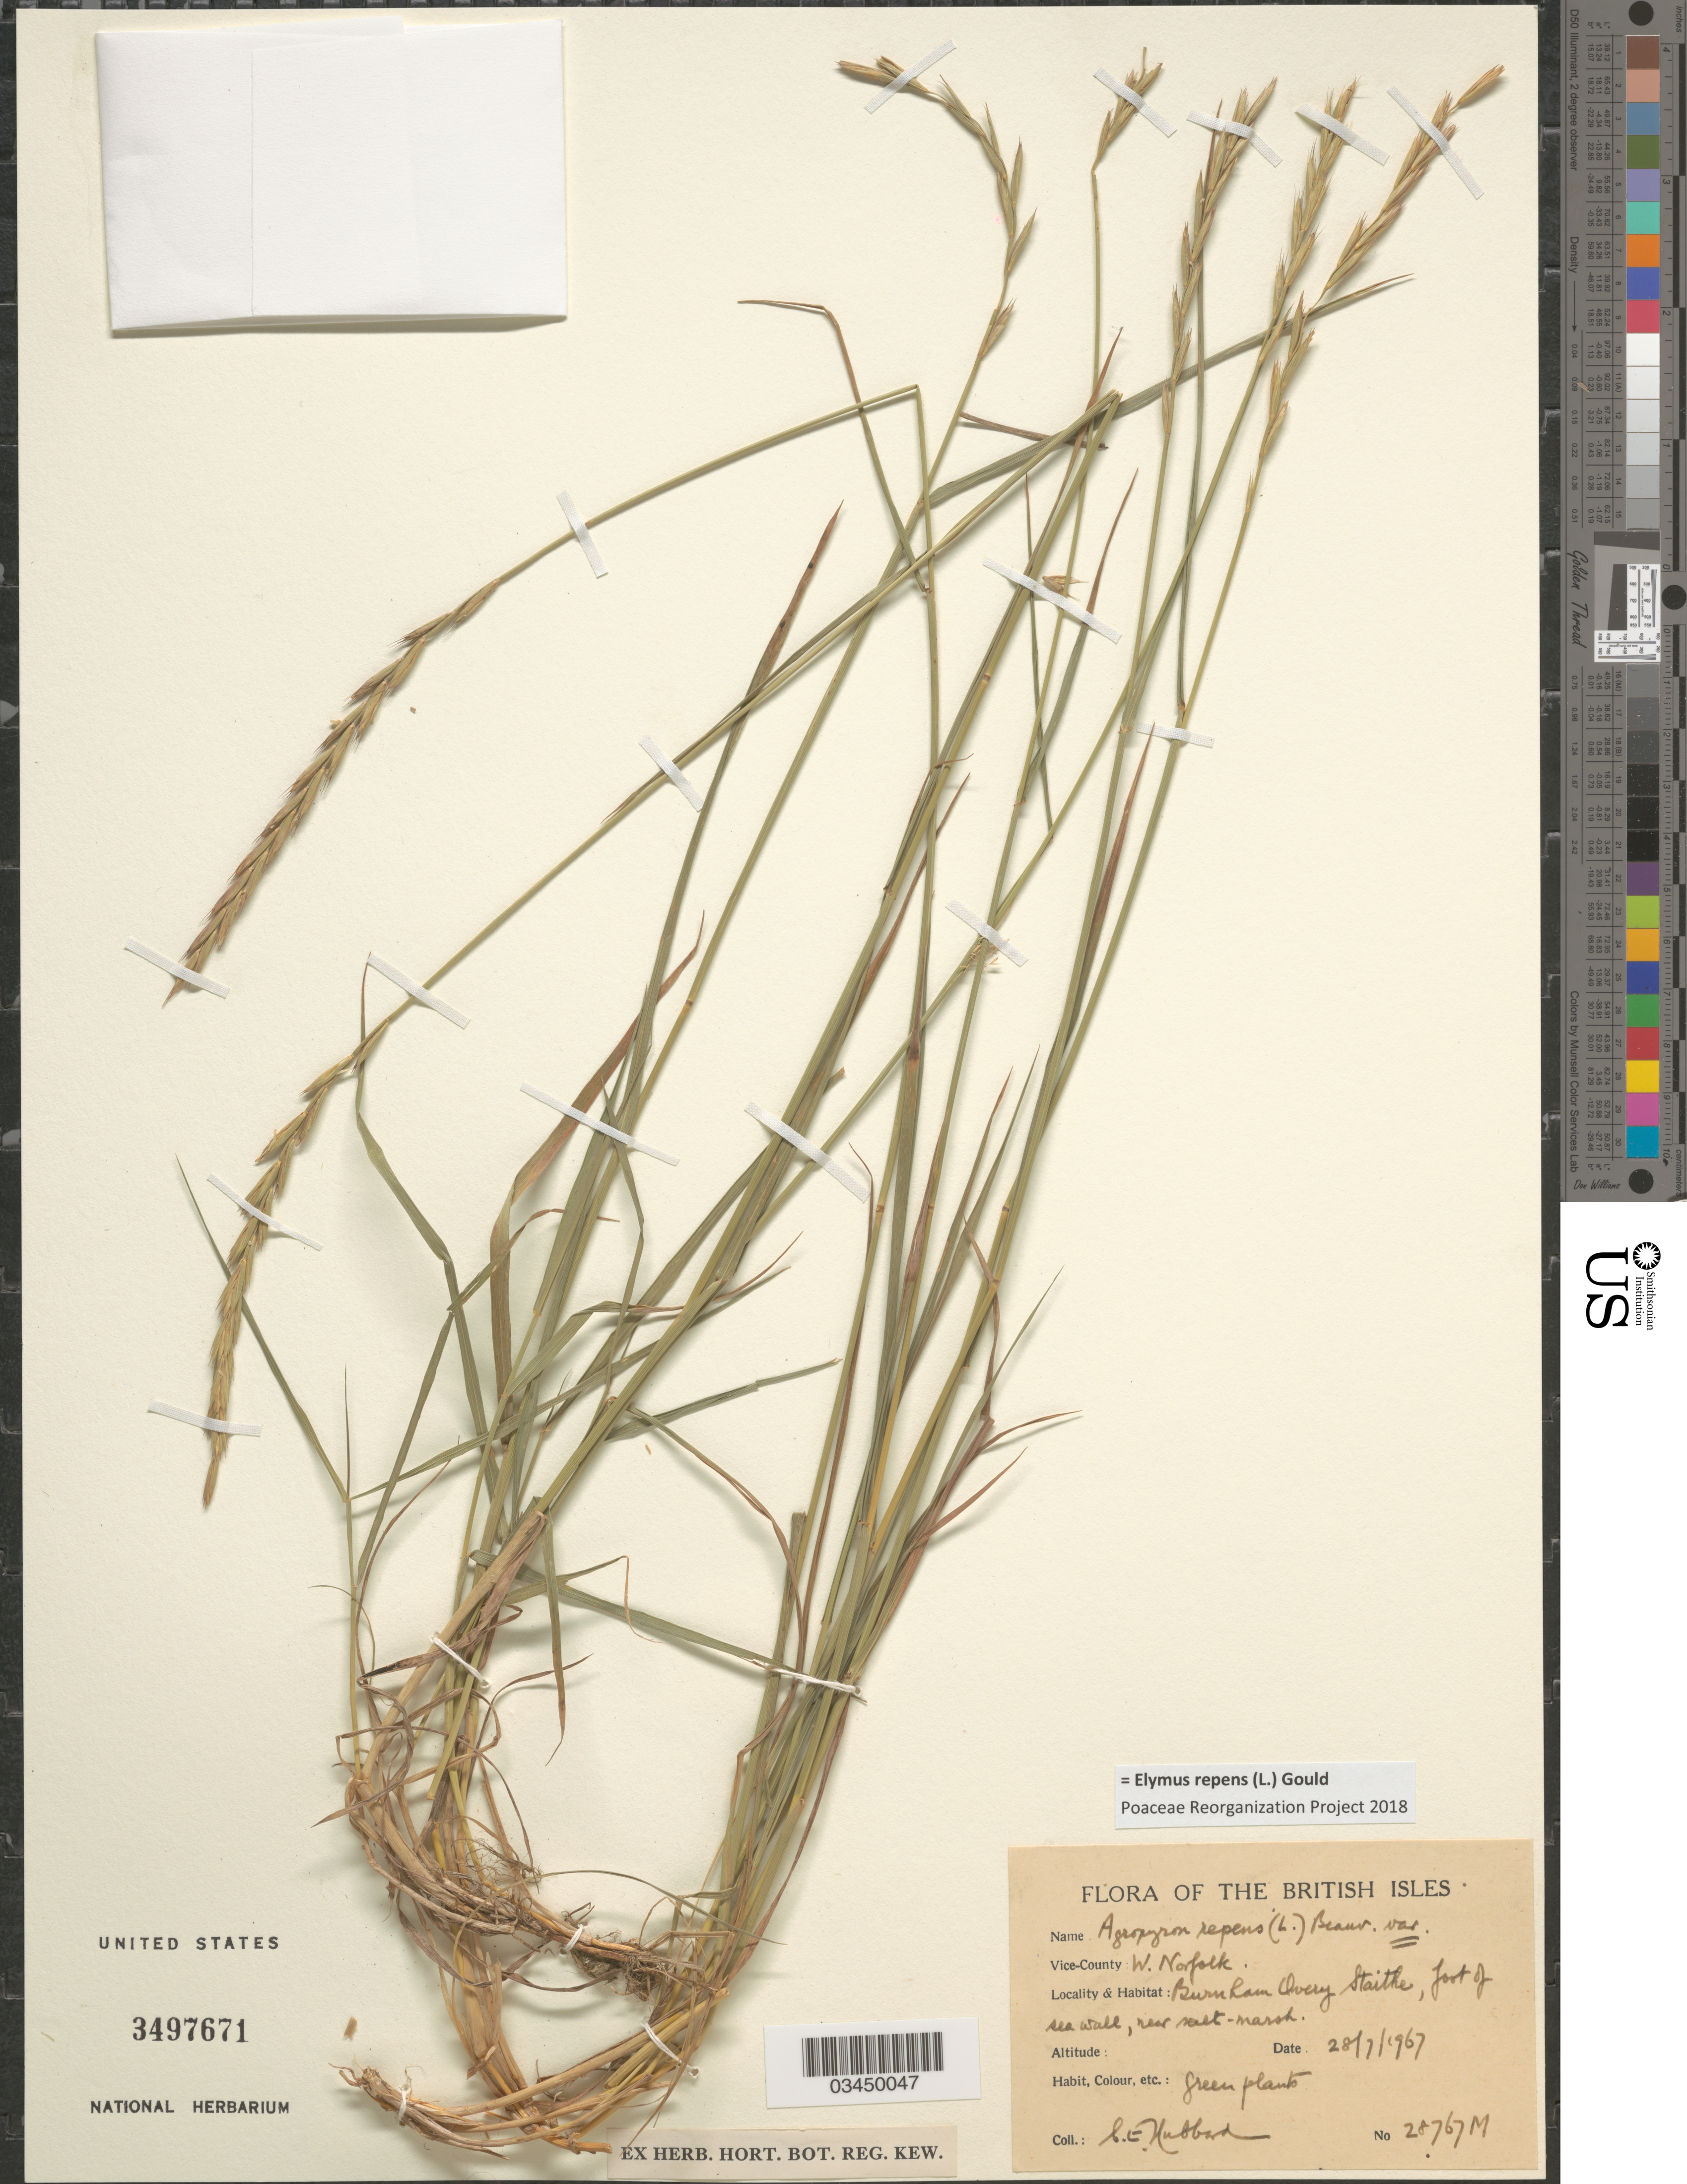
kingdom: Plantae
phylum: Tracheophyta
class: Liliopsida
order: Poales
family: Poaceae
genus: Elymus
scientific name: Elymus repens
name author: (L.) Gould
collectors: C. E. Hubbard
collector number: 28767M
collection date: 1967-07-28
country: United Kingdom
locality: The British Isles. Vice-County W. Norfolk. Burnham Overy Staithe, foot of sea wall.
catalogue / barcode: US 3497671